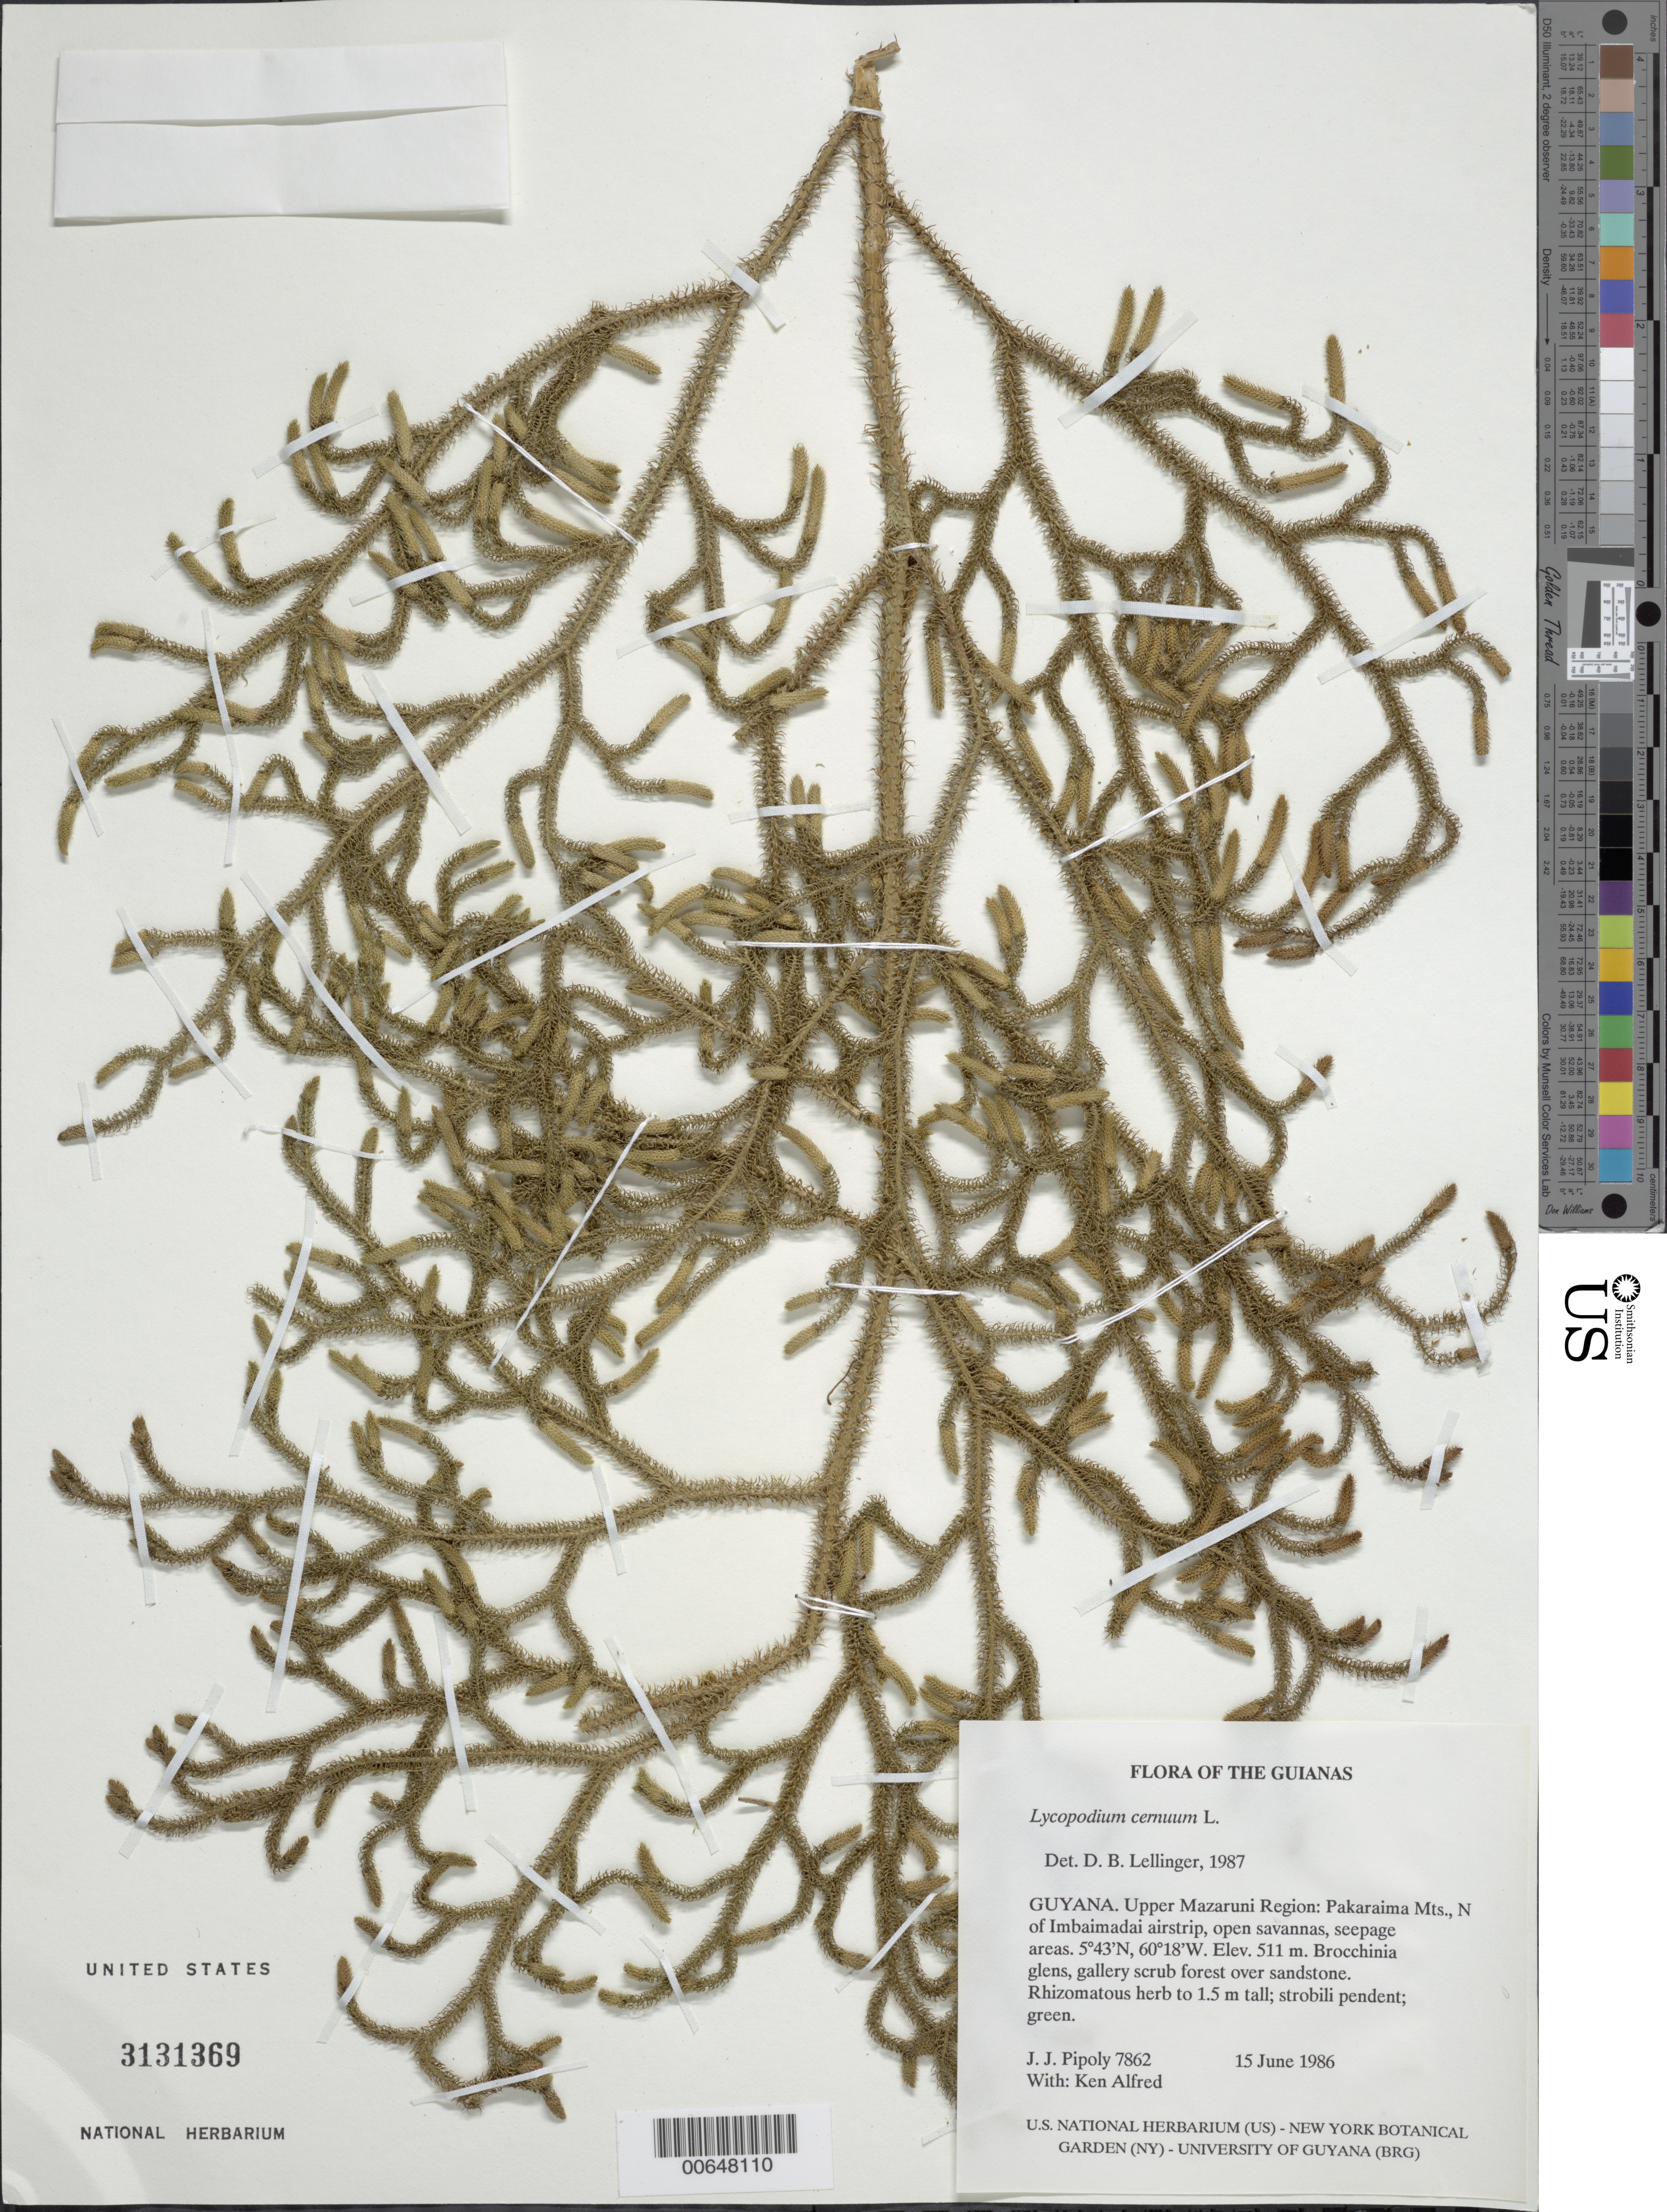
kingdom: Plantae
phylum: Tracheophyta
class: Lycopodiopsida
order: Lycopodiales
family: Lycopodiaceae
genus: Palhinhaea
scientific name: Palhinhaea cernua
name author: (L.) Vasc. & Franco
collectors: J. J. Pipoly & K. Alfred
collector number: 7862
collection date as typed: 15 June 1986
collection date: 1986-06-15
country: Guyana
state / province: Cuyuni-Mazaruni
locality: Pakaraima Mts., N of Imbaimadai airstrip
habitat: Open savannas, seepage areas, Brocchinia glens, gallery scrub forest over sandstone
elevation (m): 511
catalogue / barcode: US 3131369